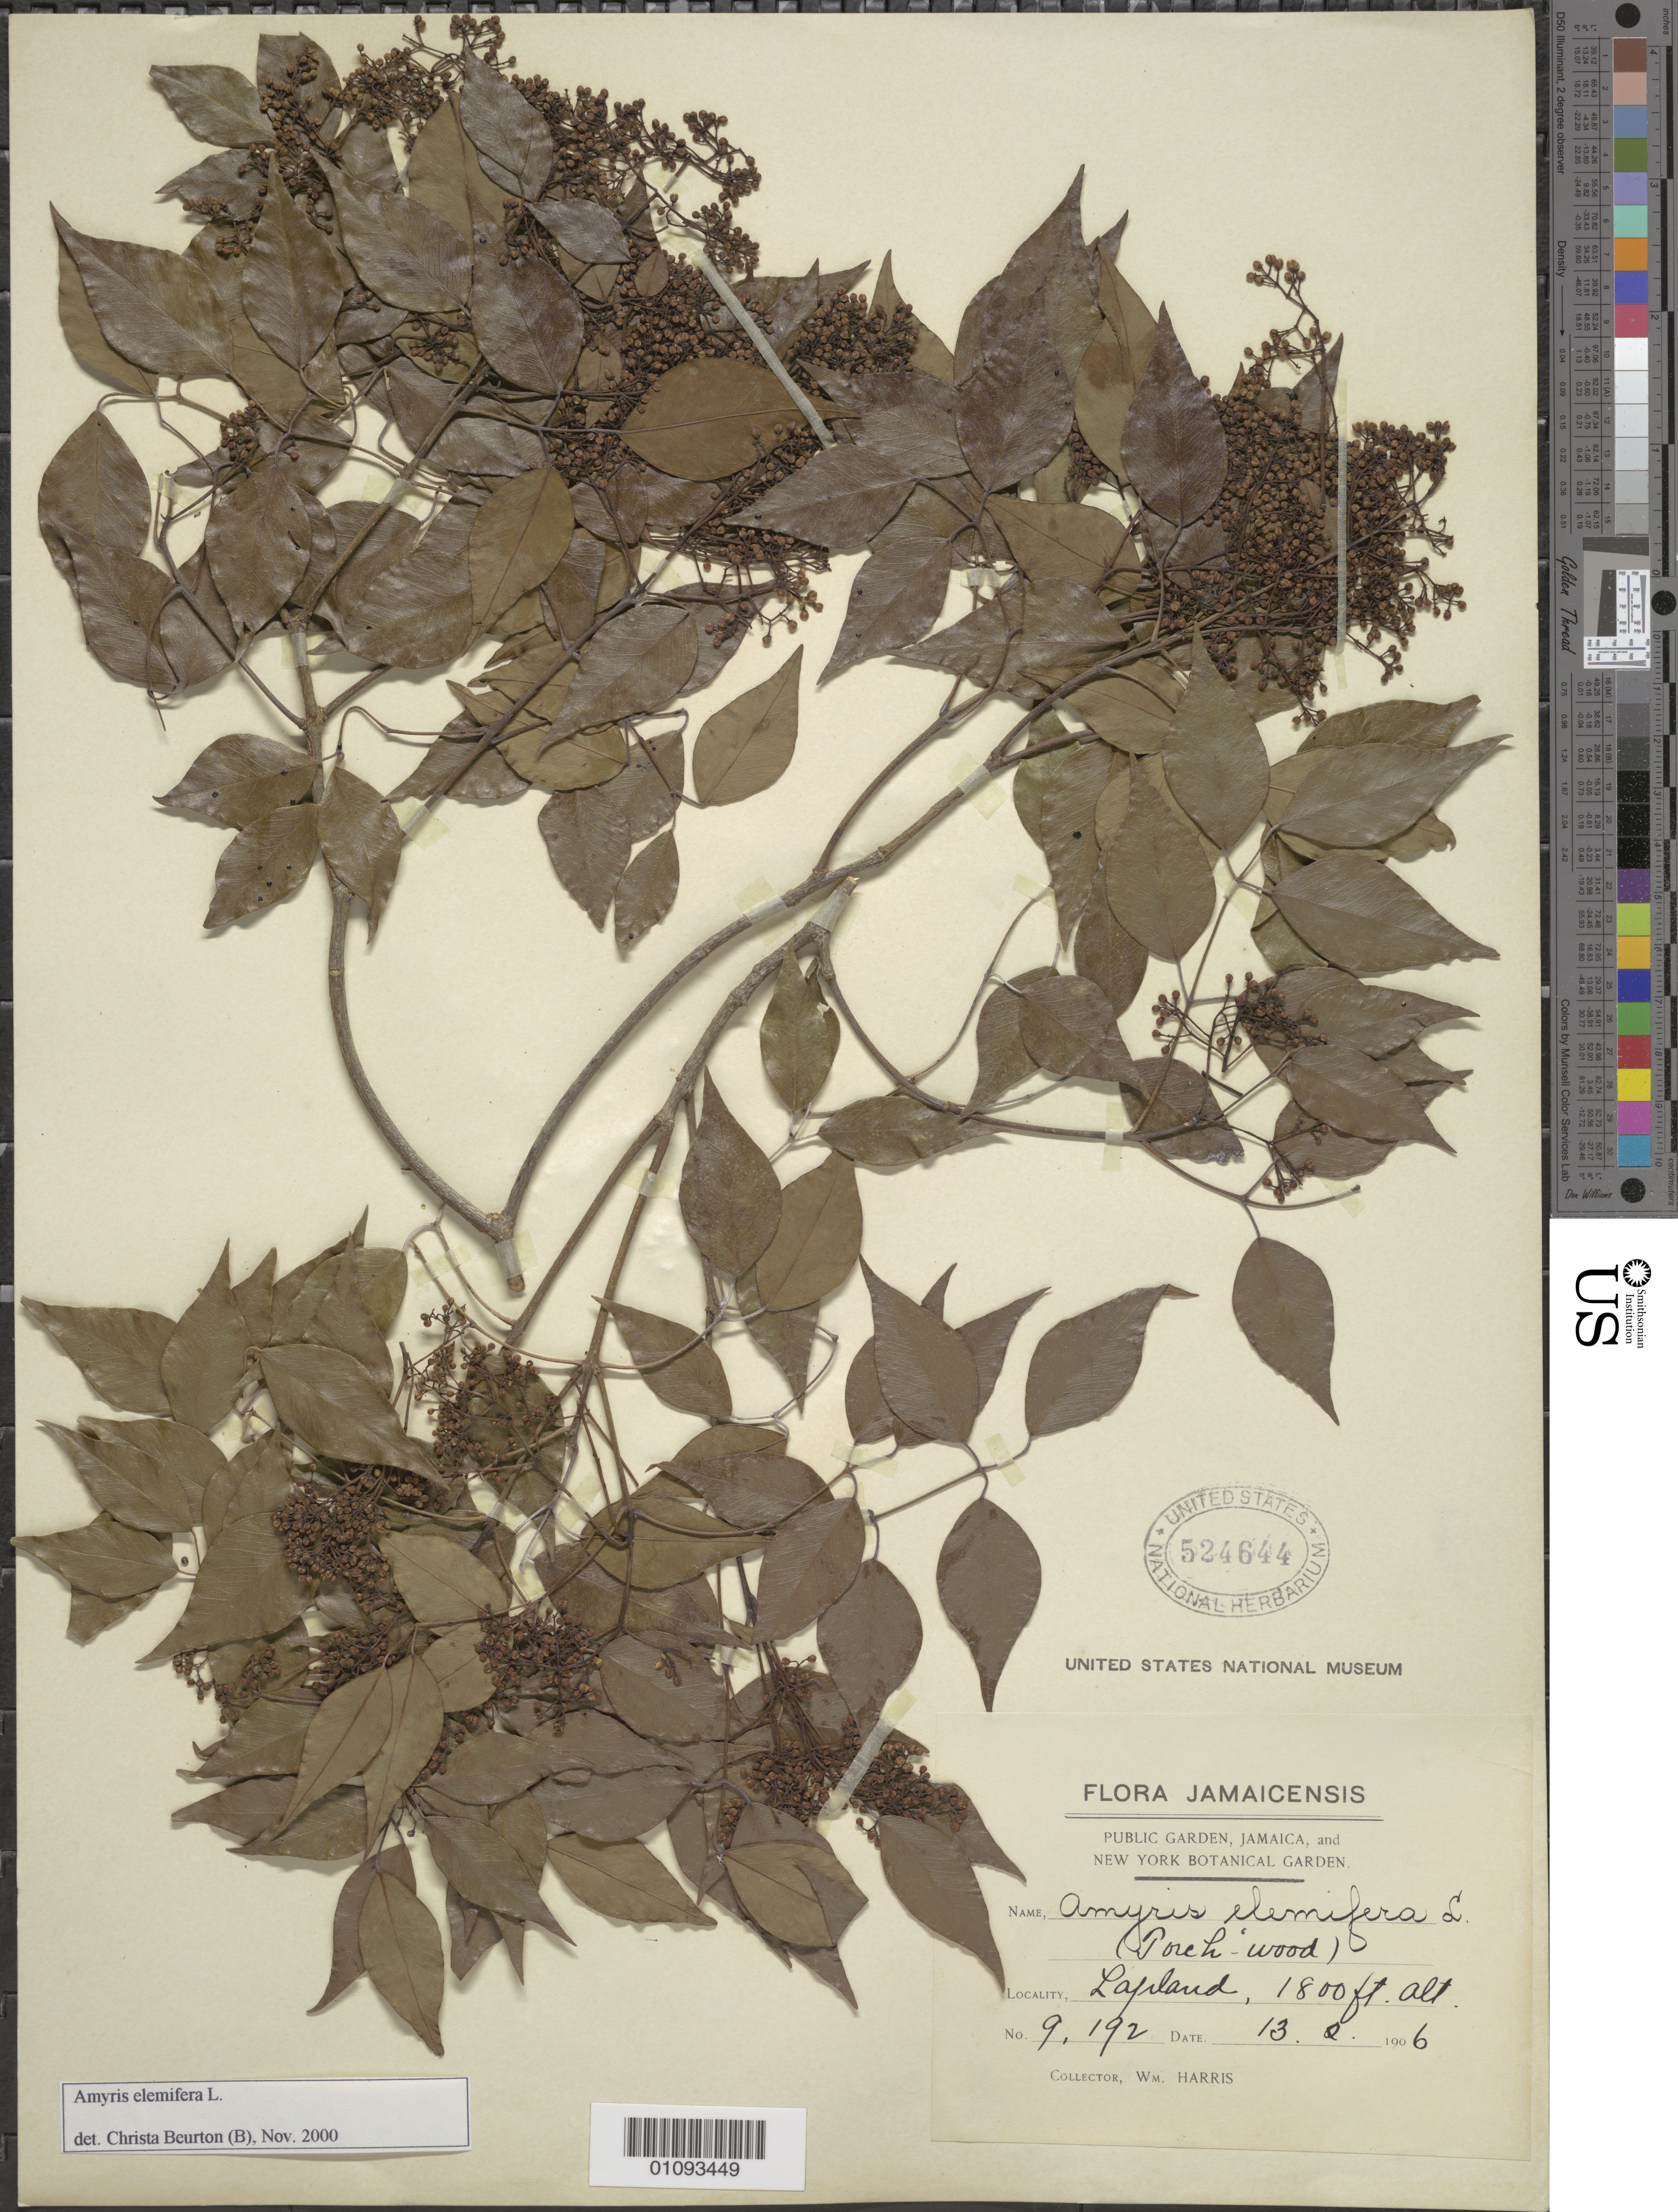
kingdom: Plantae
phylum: Tracheophyta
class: Magnoliopsida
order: Sapindales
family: Rutaceae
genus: Amyris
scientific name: Amyris elemifera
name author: L.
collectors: W. Harris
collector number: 9192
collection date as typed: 13 Feb 1906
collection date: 1906-02-13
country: Jamaica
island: Jamaica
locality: Layland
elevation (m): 549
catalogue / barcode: US 524644